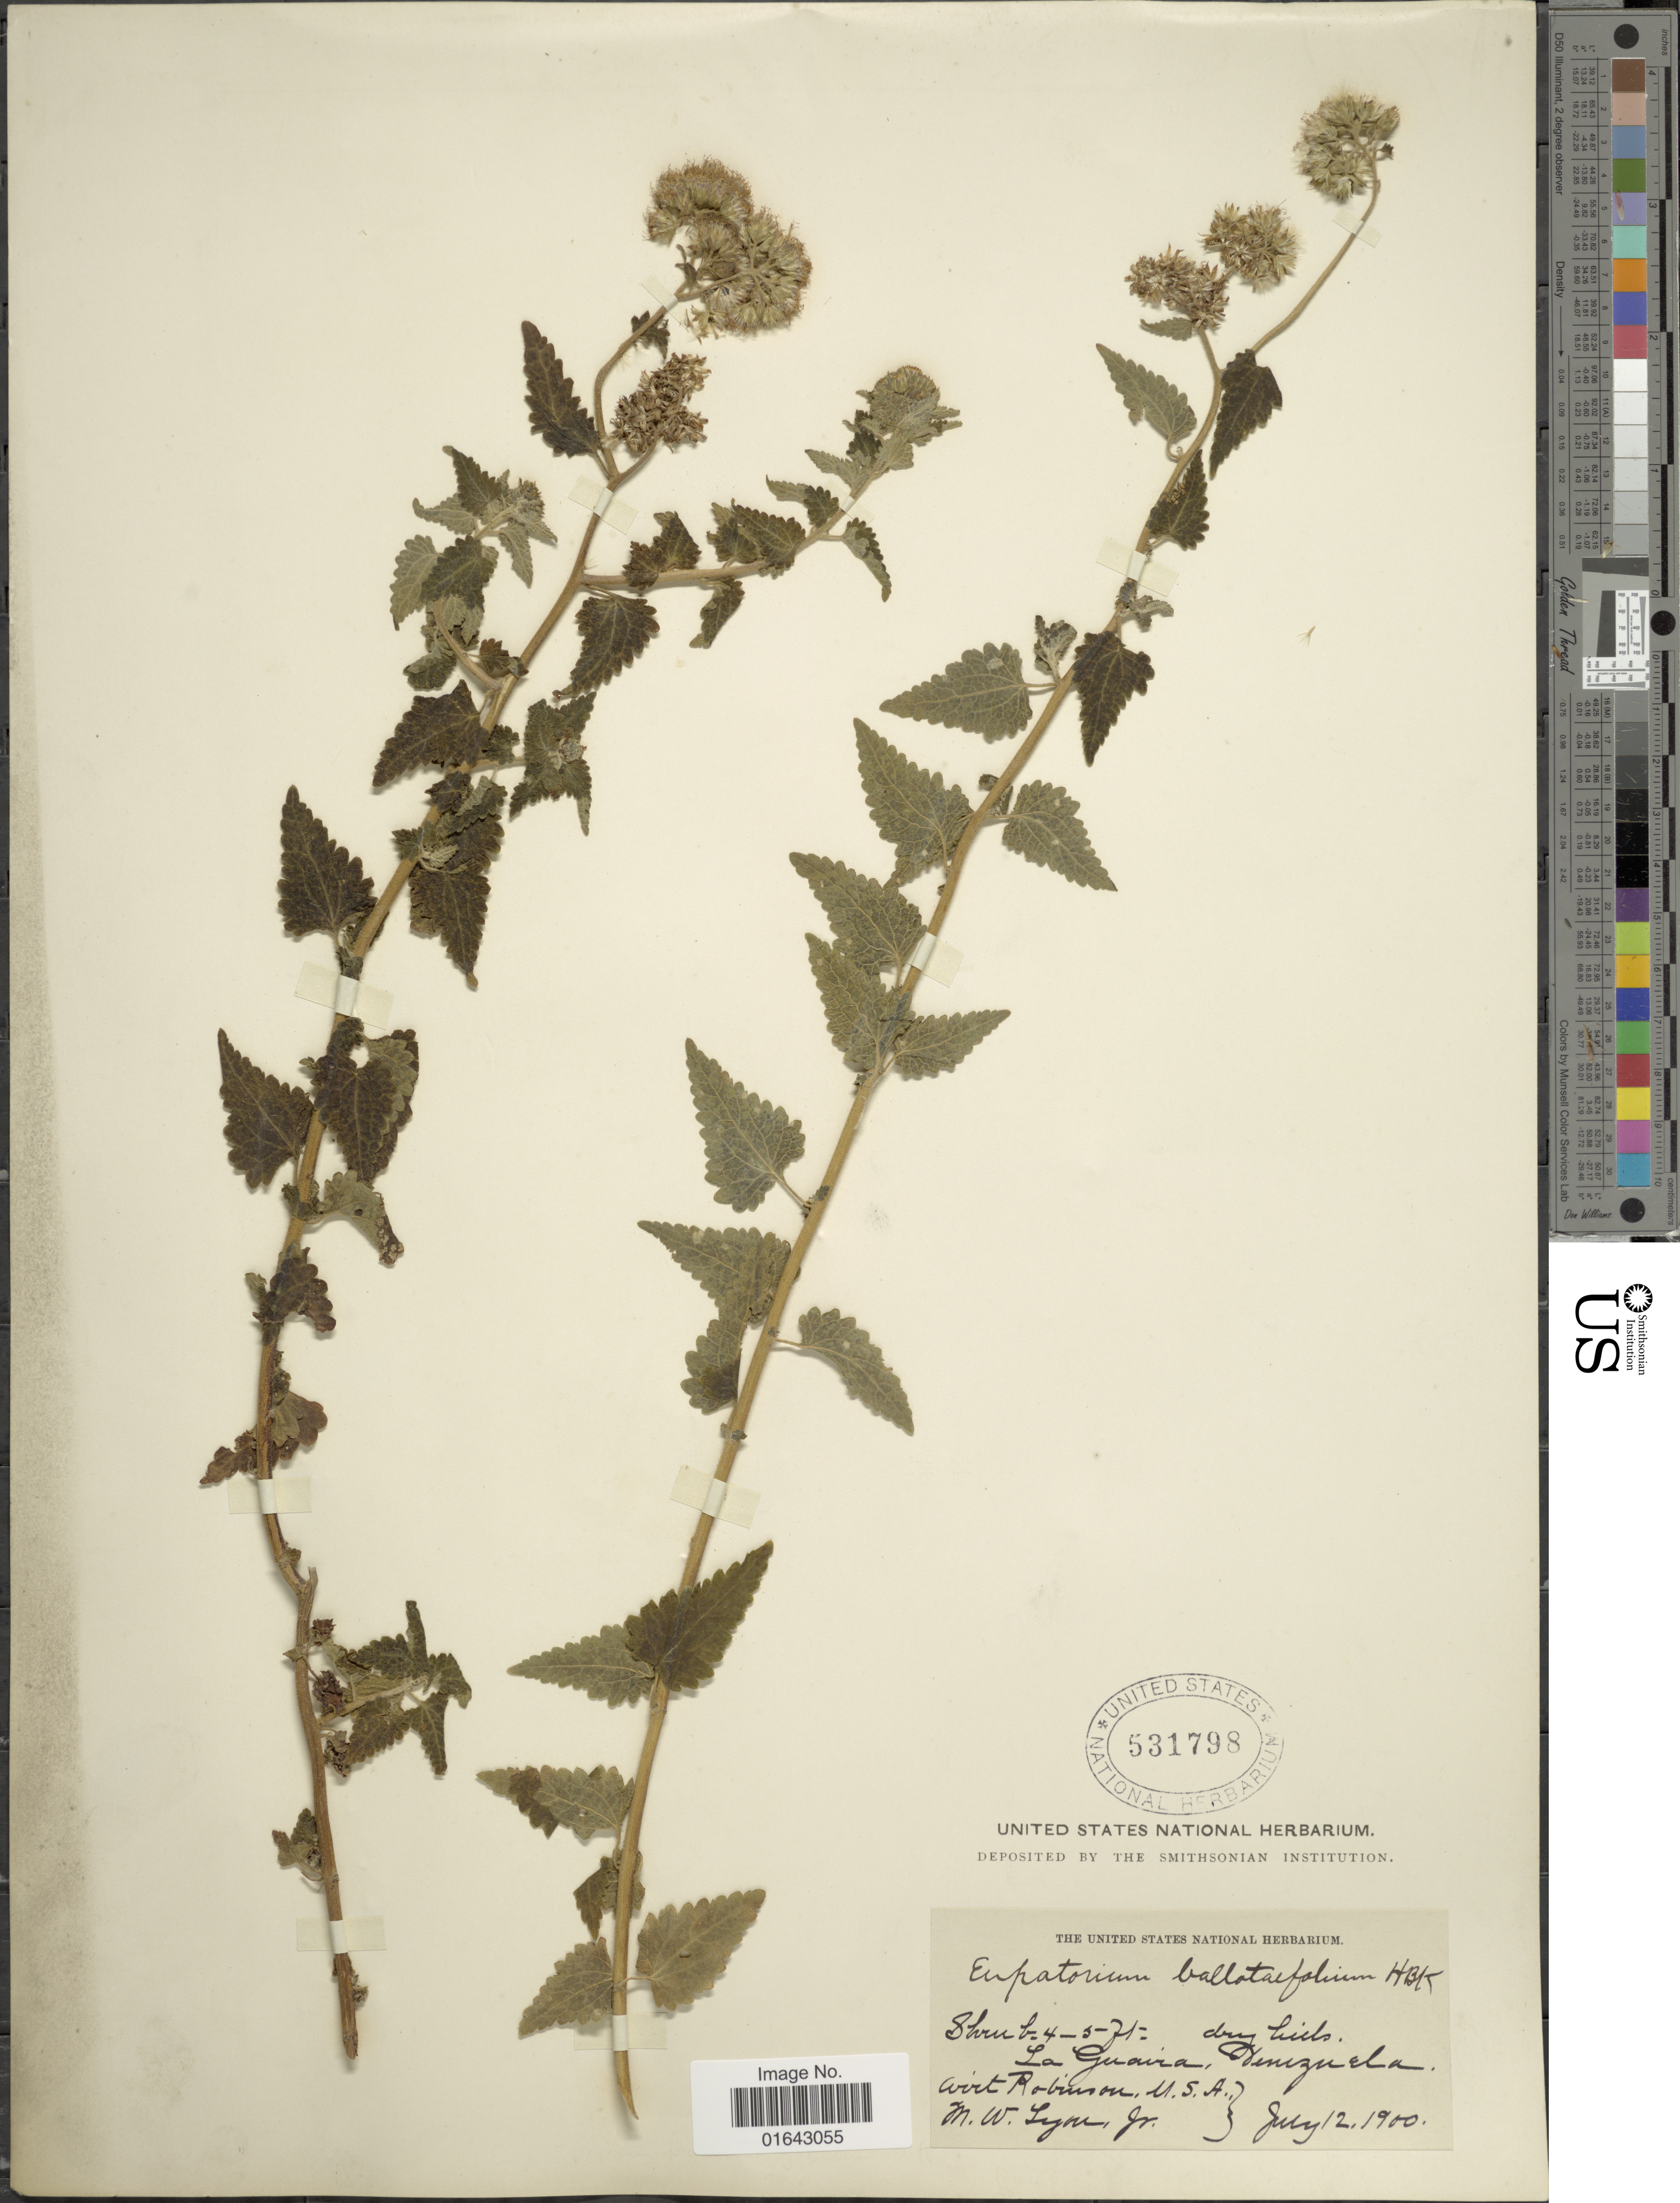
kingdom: Plantae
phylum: Tracheophyta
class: Magnoliopsida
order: Asterales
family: Asteraceae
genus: Conocliniopsis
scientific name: Conocliniopsis prasiifolia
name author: (DC.) R.M. King & H. Rob.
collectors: M. Lyon Jr. & -- Robinson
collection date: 1900-07-12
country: Venezuela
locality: La Guaira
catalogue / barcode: US 531798